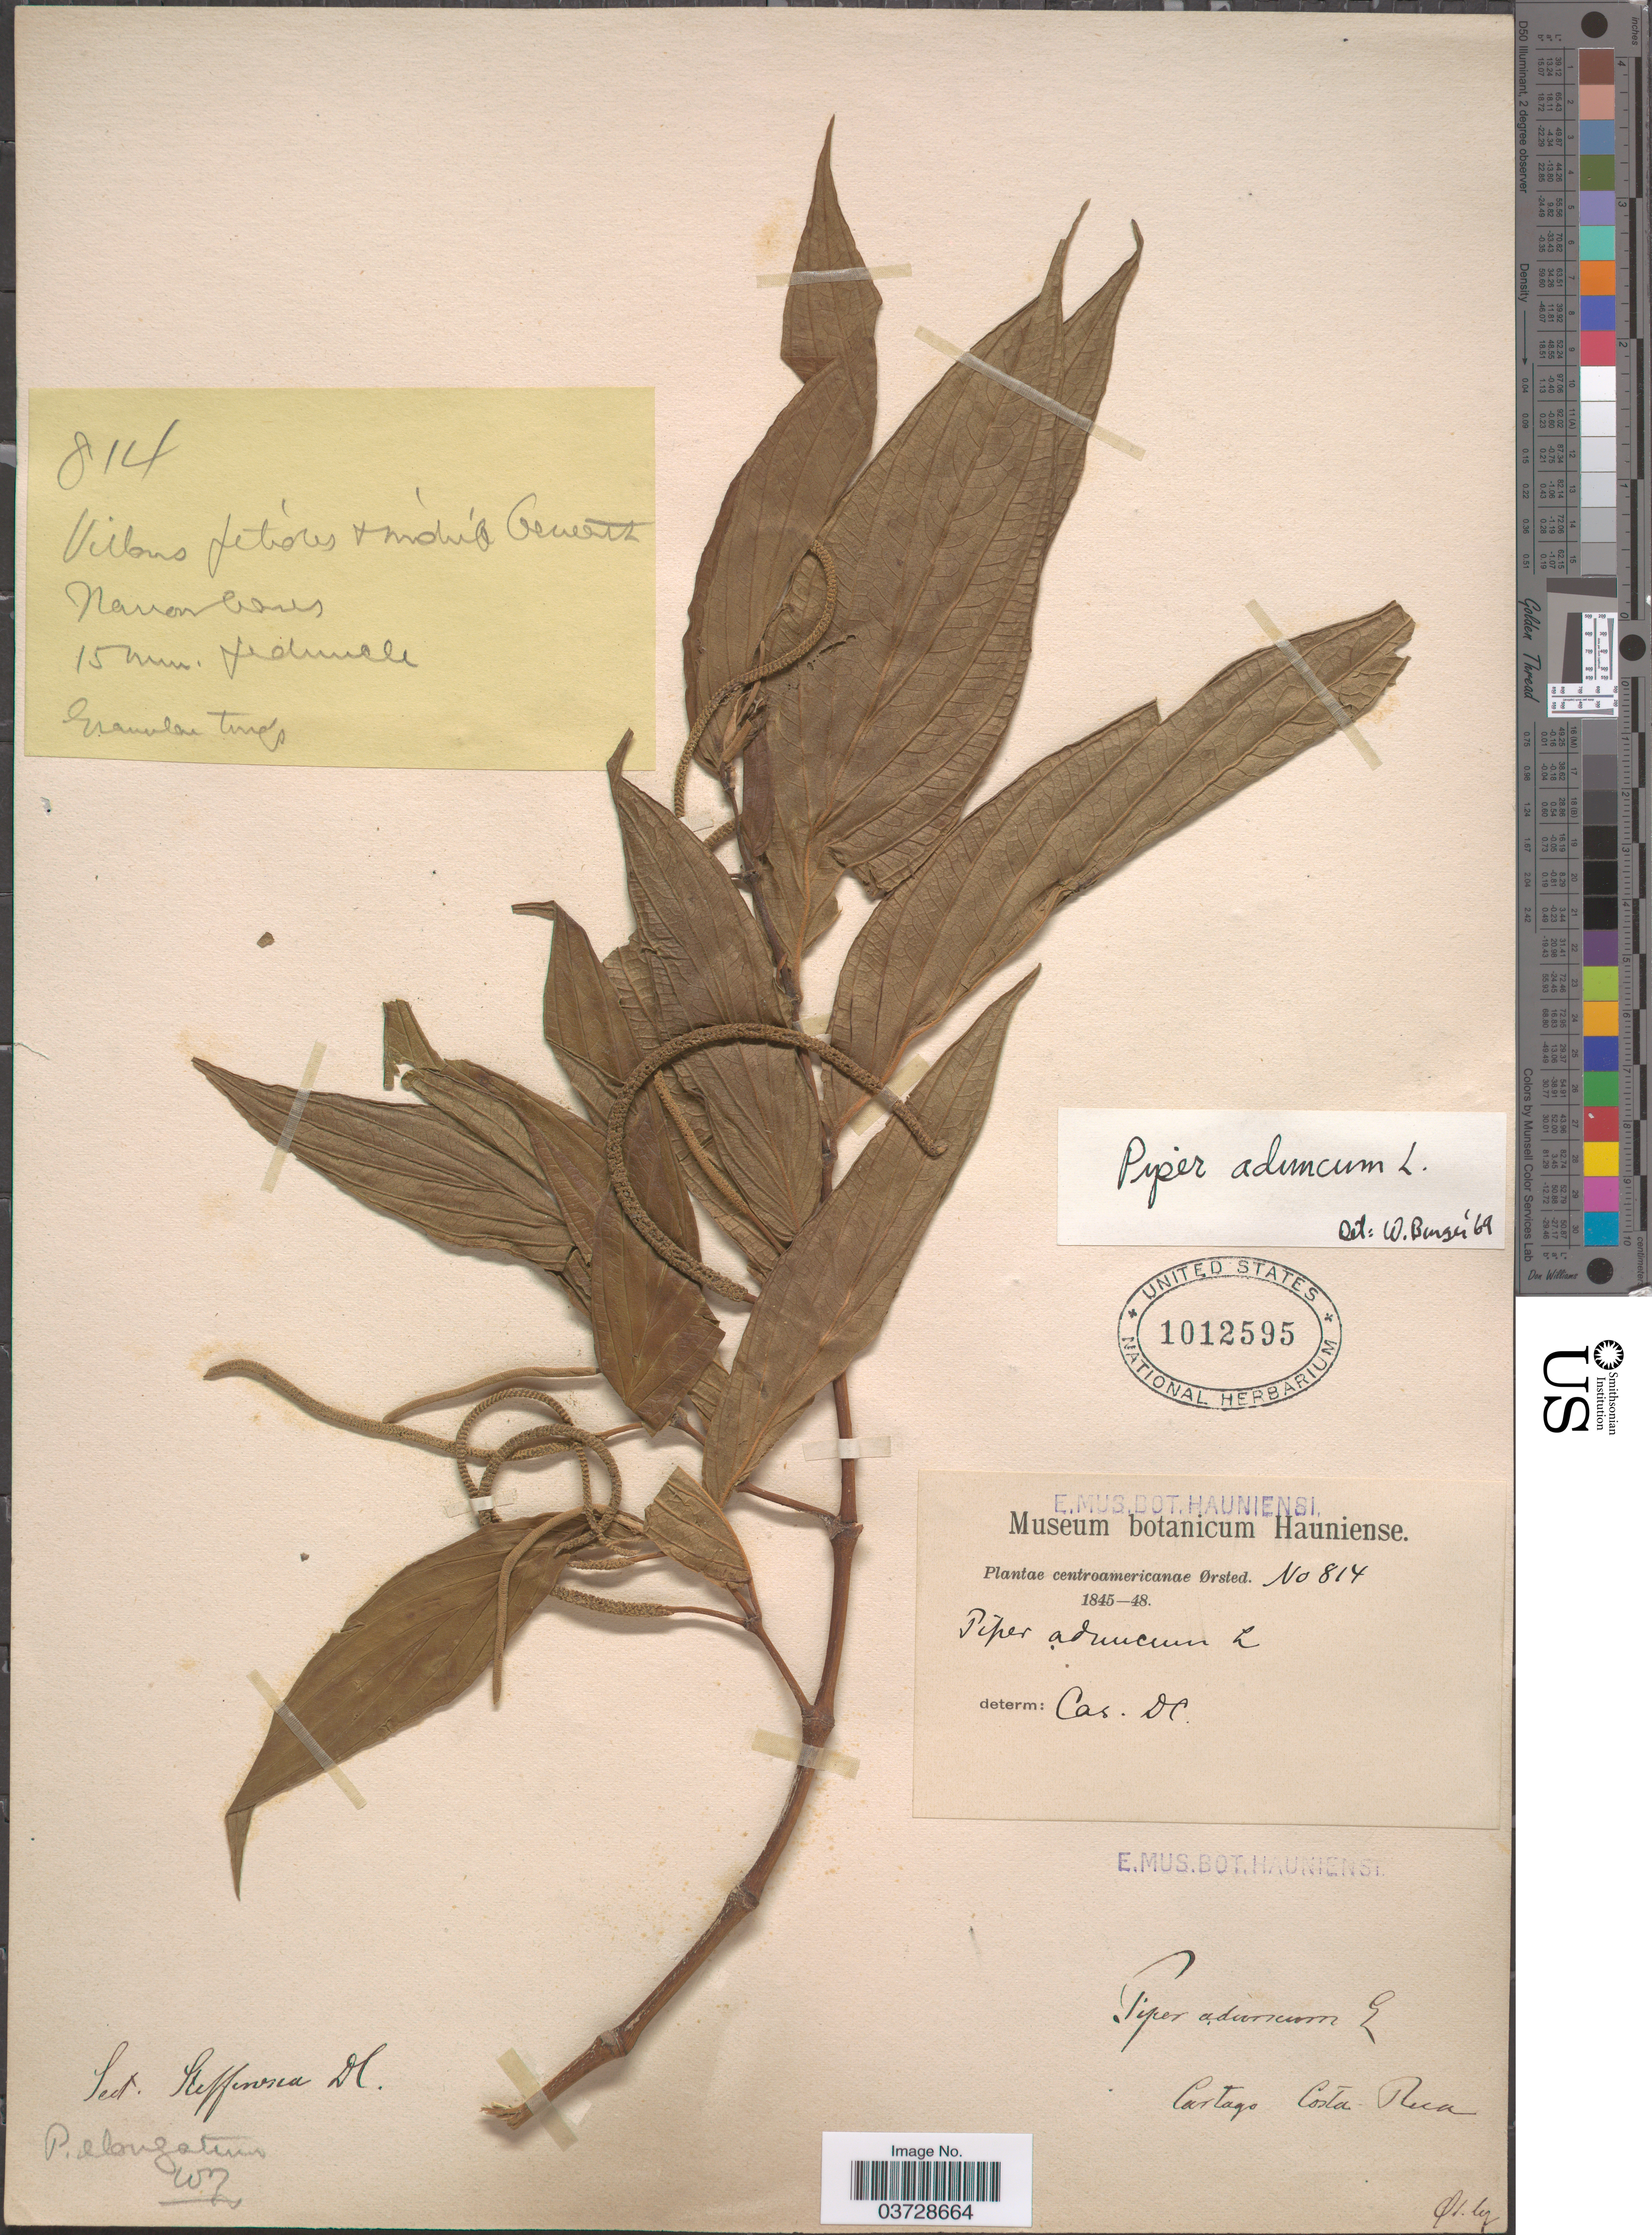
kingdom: Plantae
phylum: Tracheophyta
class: Magnoliopsida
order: Piperales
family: Piperaceae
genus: Piper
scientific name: Piper aduncum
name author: L.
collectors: Ørsted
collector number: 814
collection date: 1845/1848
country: Costa Rica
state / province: Cartago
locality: Centroamericanae.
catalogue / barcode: US 1012595